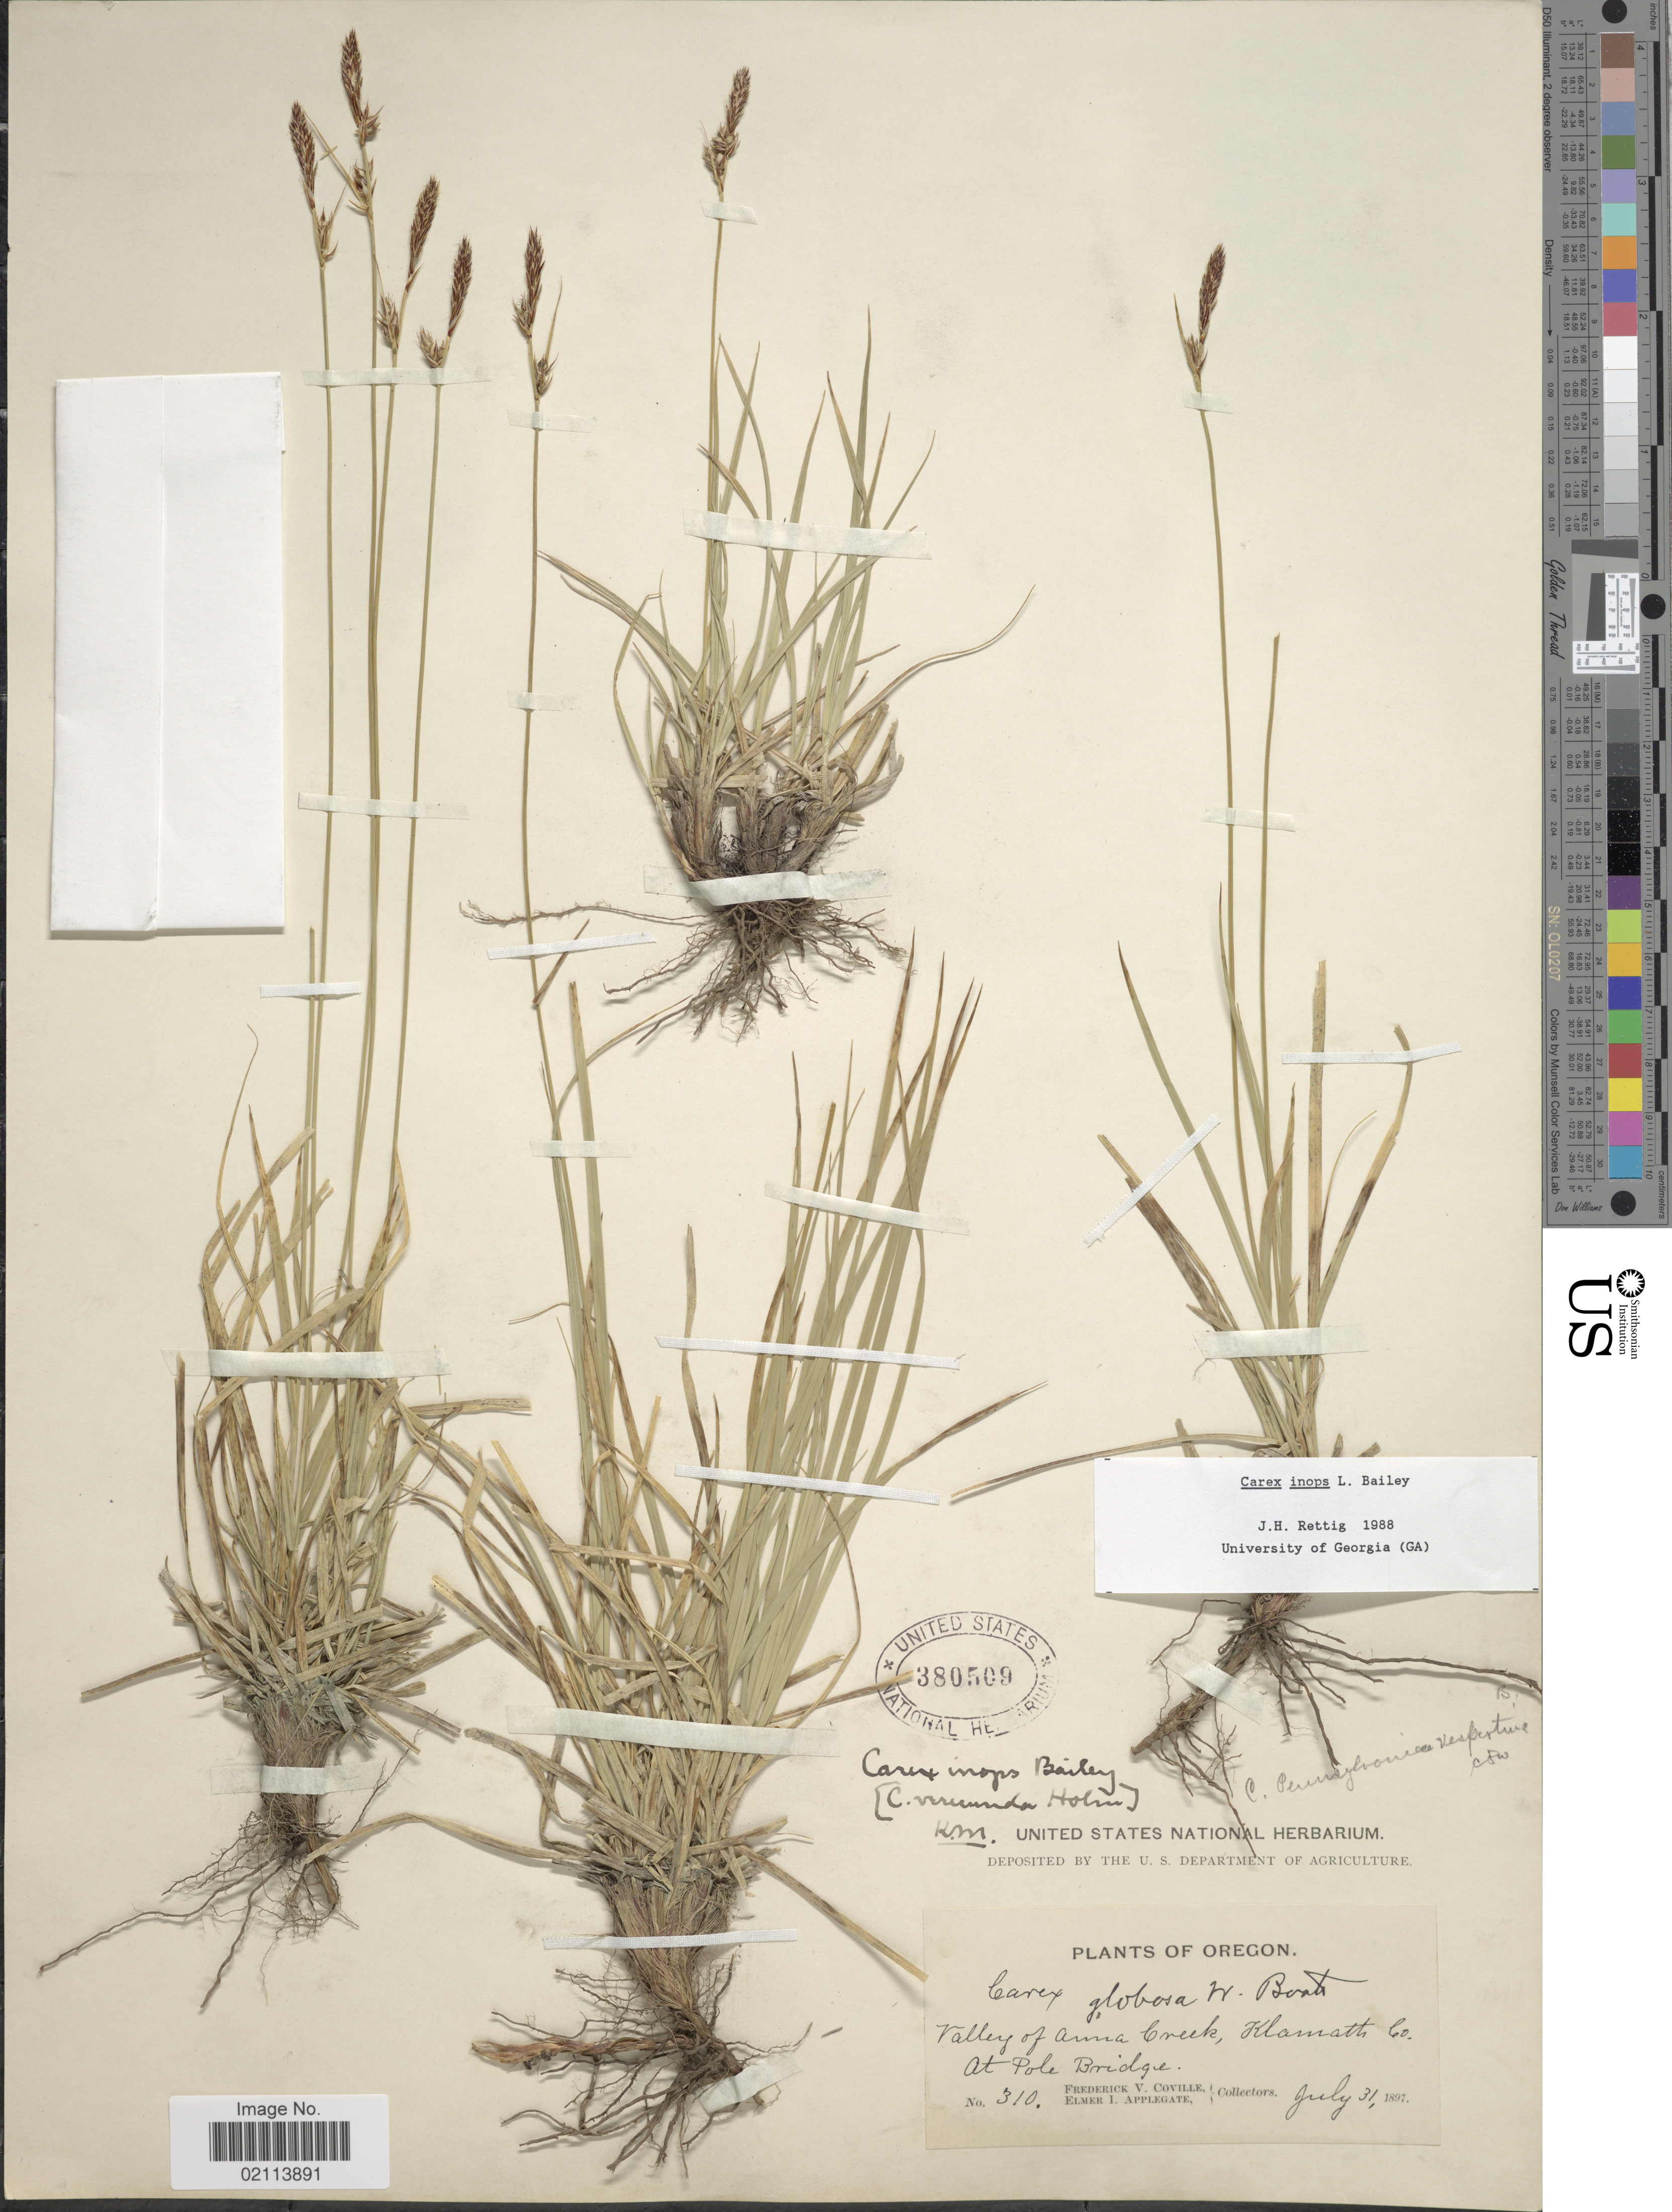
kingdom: Plantae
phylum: Tracheophyta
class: Liliopsida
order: Poales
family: Cyperaceae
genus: Carex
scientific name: Carex inops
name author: L.H. Bailey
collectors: F. V. Coville & E. I. Applegate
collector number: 310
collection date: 1897-07-31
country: United States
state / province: Oregon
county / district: Klamath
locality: Valley of Anna Creek, Klamath Co, at Pole Bridge.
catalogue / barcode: US 380509